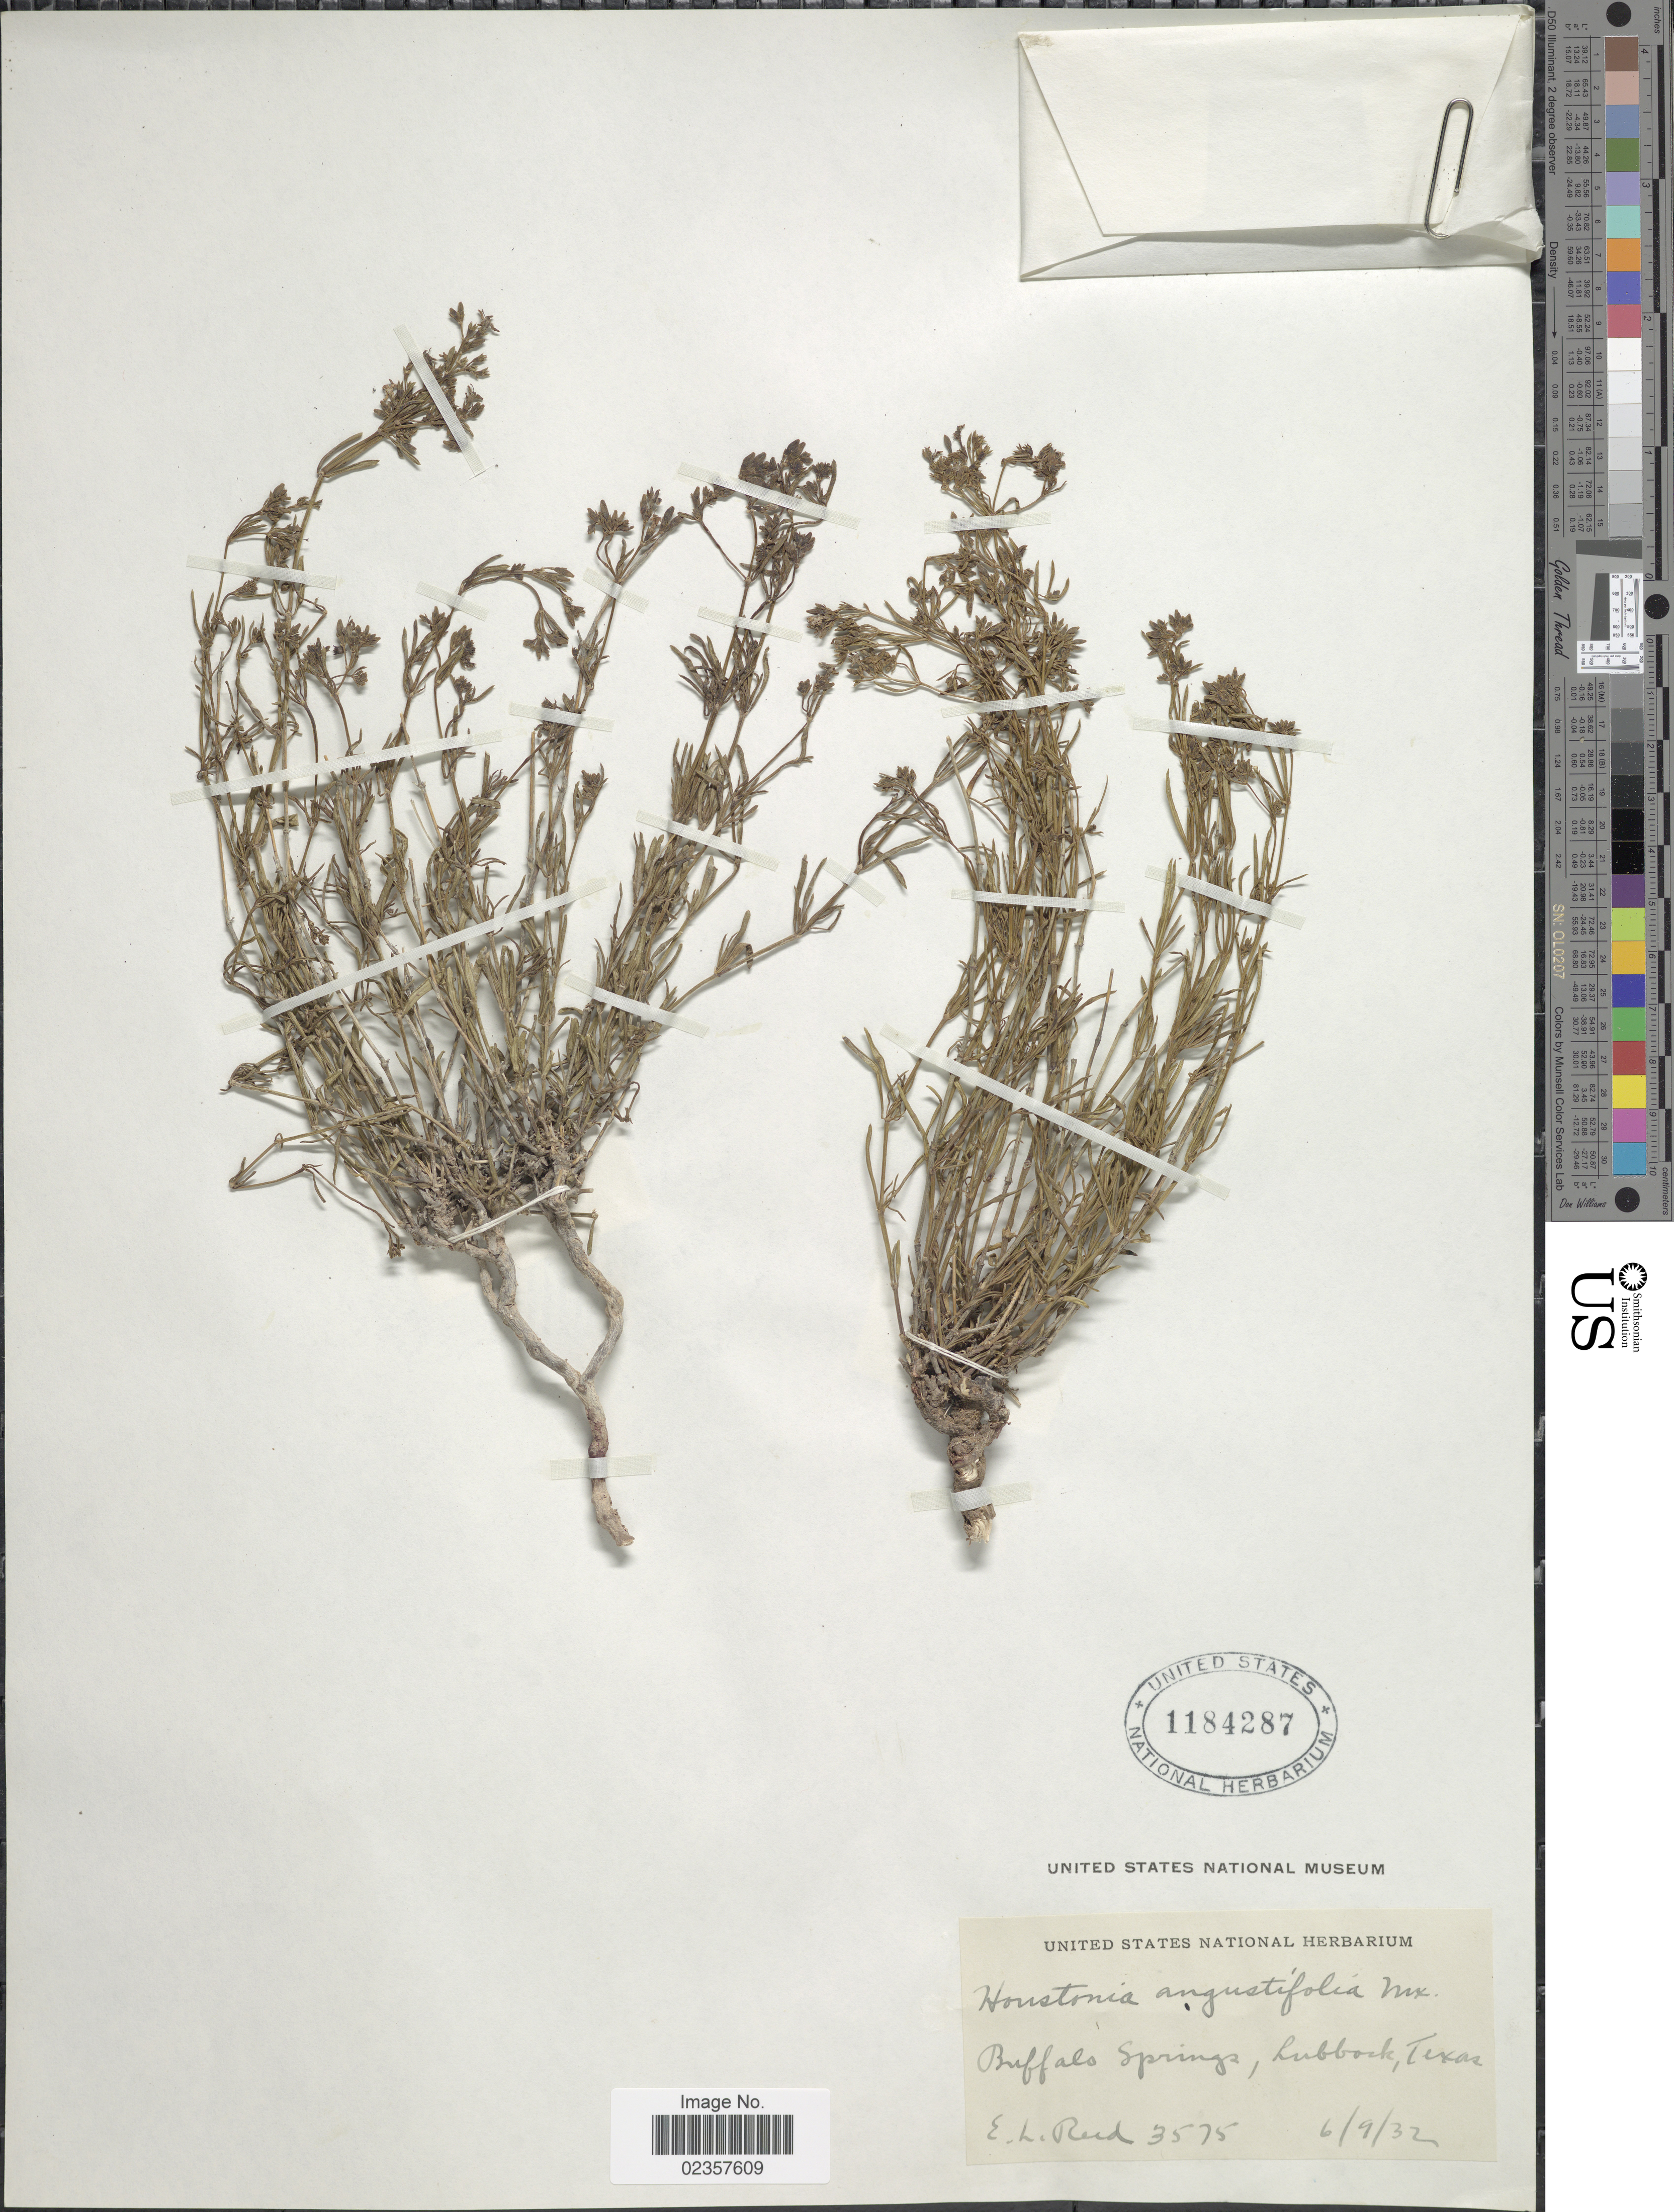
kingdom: Plantae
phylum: Tracheophyta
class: Magnoliopsida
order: Gentianales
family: Rubiaceae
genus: Houstonia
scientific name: Houstonia nigricans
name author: (Lam.) Fernald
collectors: E. Reed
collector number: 3575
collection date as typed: Transcribed d/m/y: 9/6/32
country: United States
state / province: Texas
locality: Buffalo Springs, Lubbock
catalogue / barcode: US 1184287